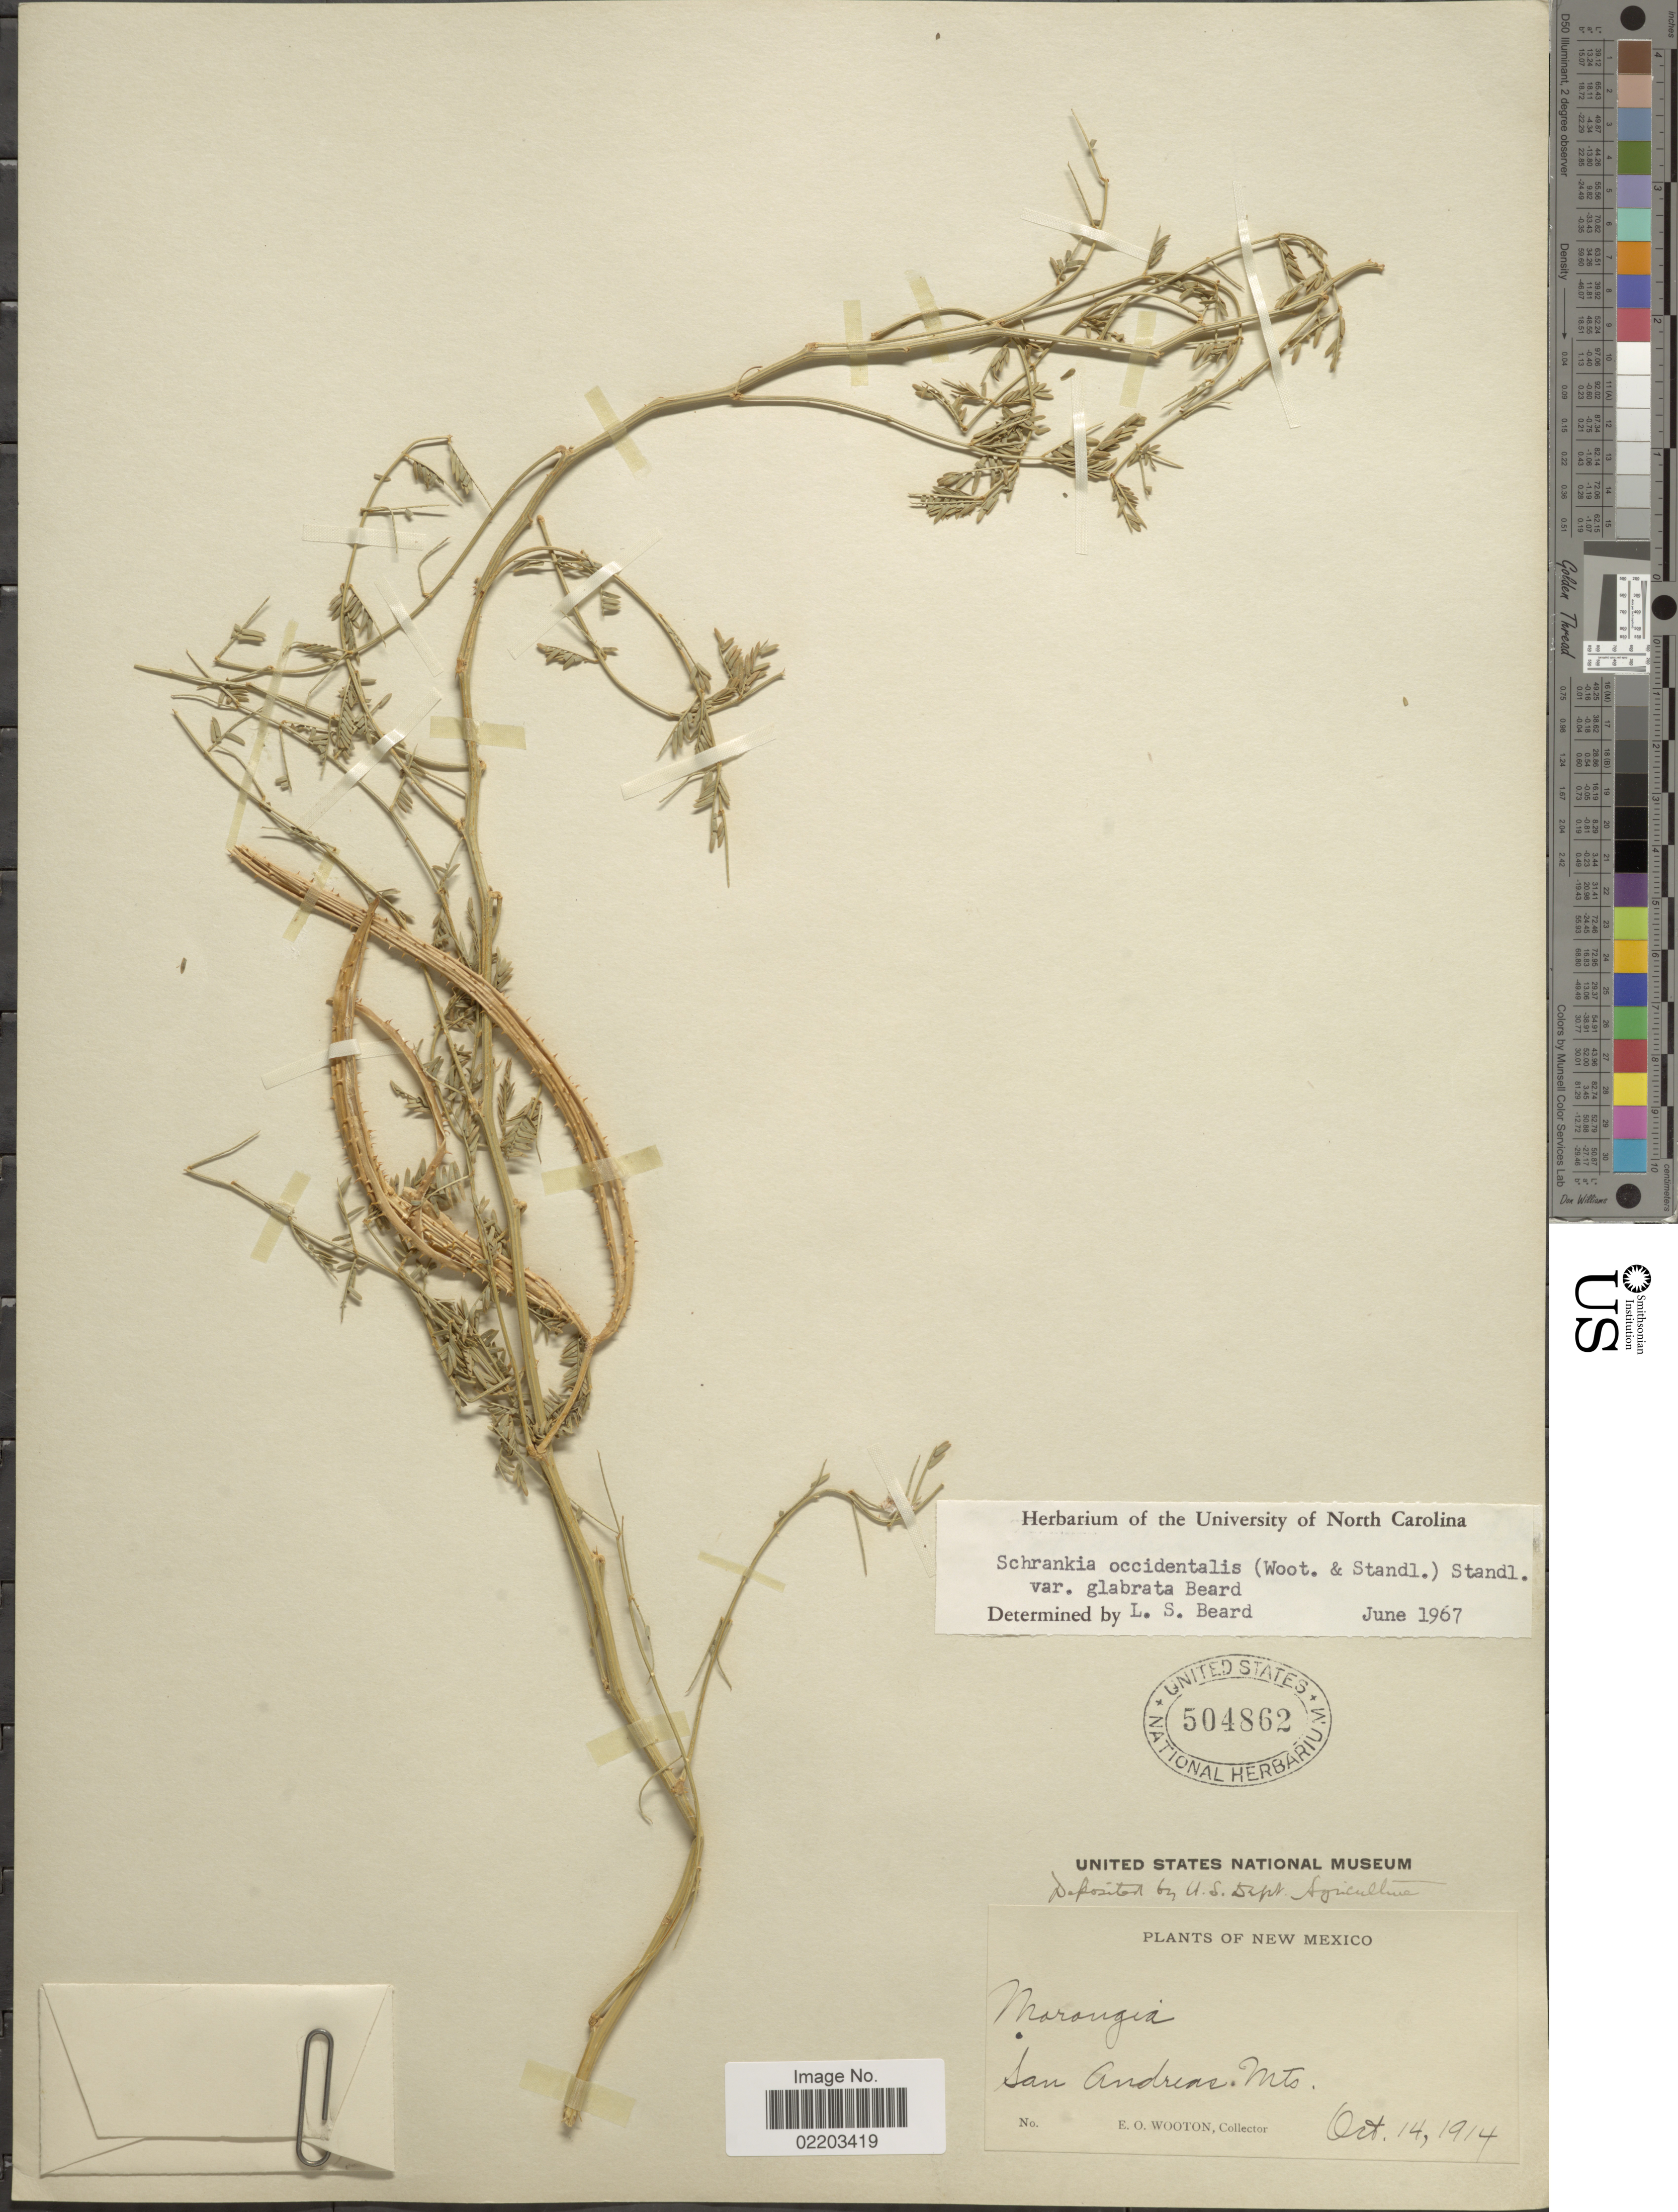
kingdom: Plantae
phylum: Tracheophyta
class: Magnoliopsida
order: Fabales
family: Fabaceae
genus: Mimosa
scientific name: Mimosa rupertiana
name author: B.L. Turner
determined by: Strong, M. T., (US), Smithsonian Institution - National Museum of Natural History (UNITED STATES)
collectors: E. O. Wooton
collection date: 1914-10-14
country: United States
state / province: New Mexico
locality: San Andreas Mts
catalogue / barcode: US 504862